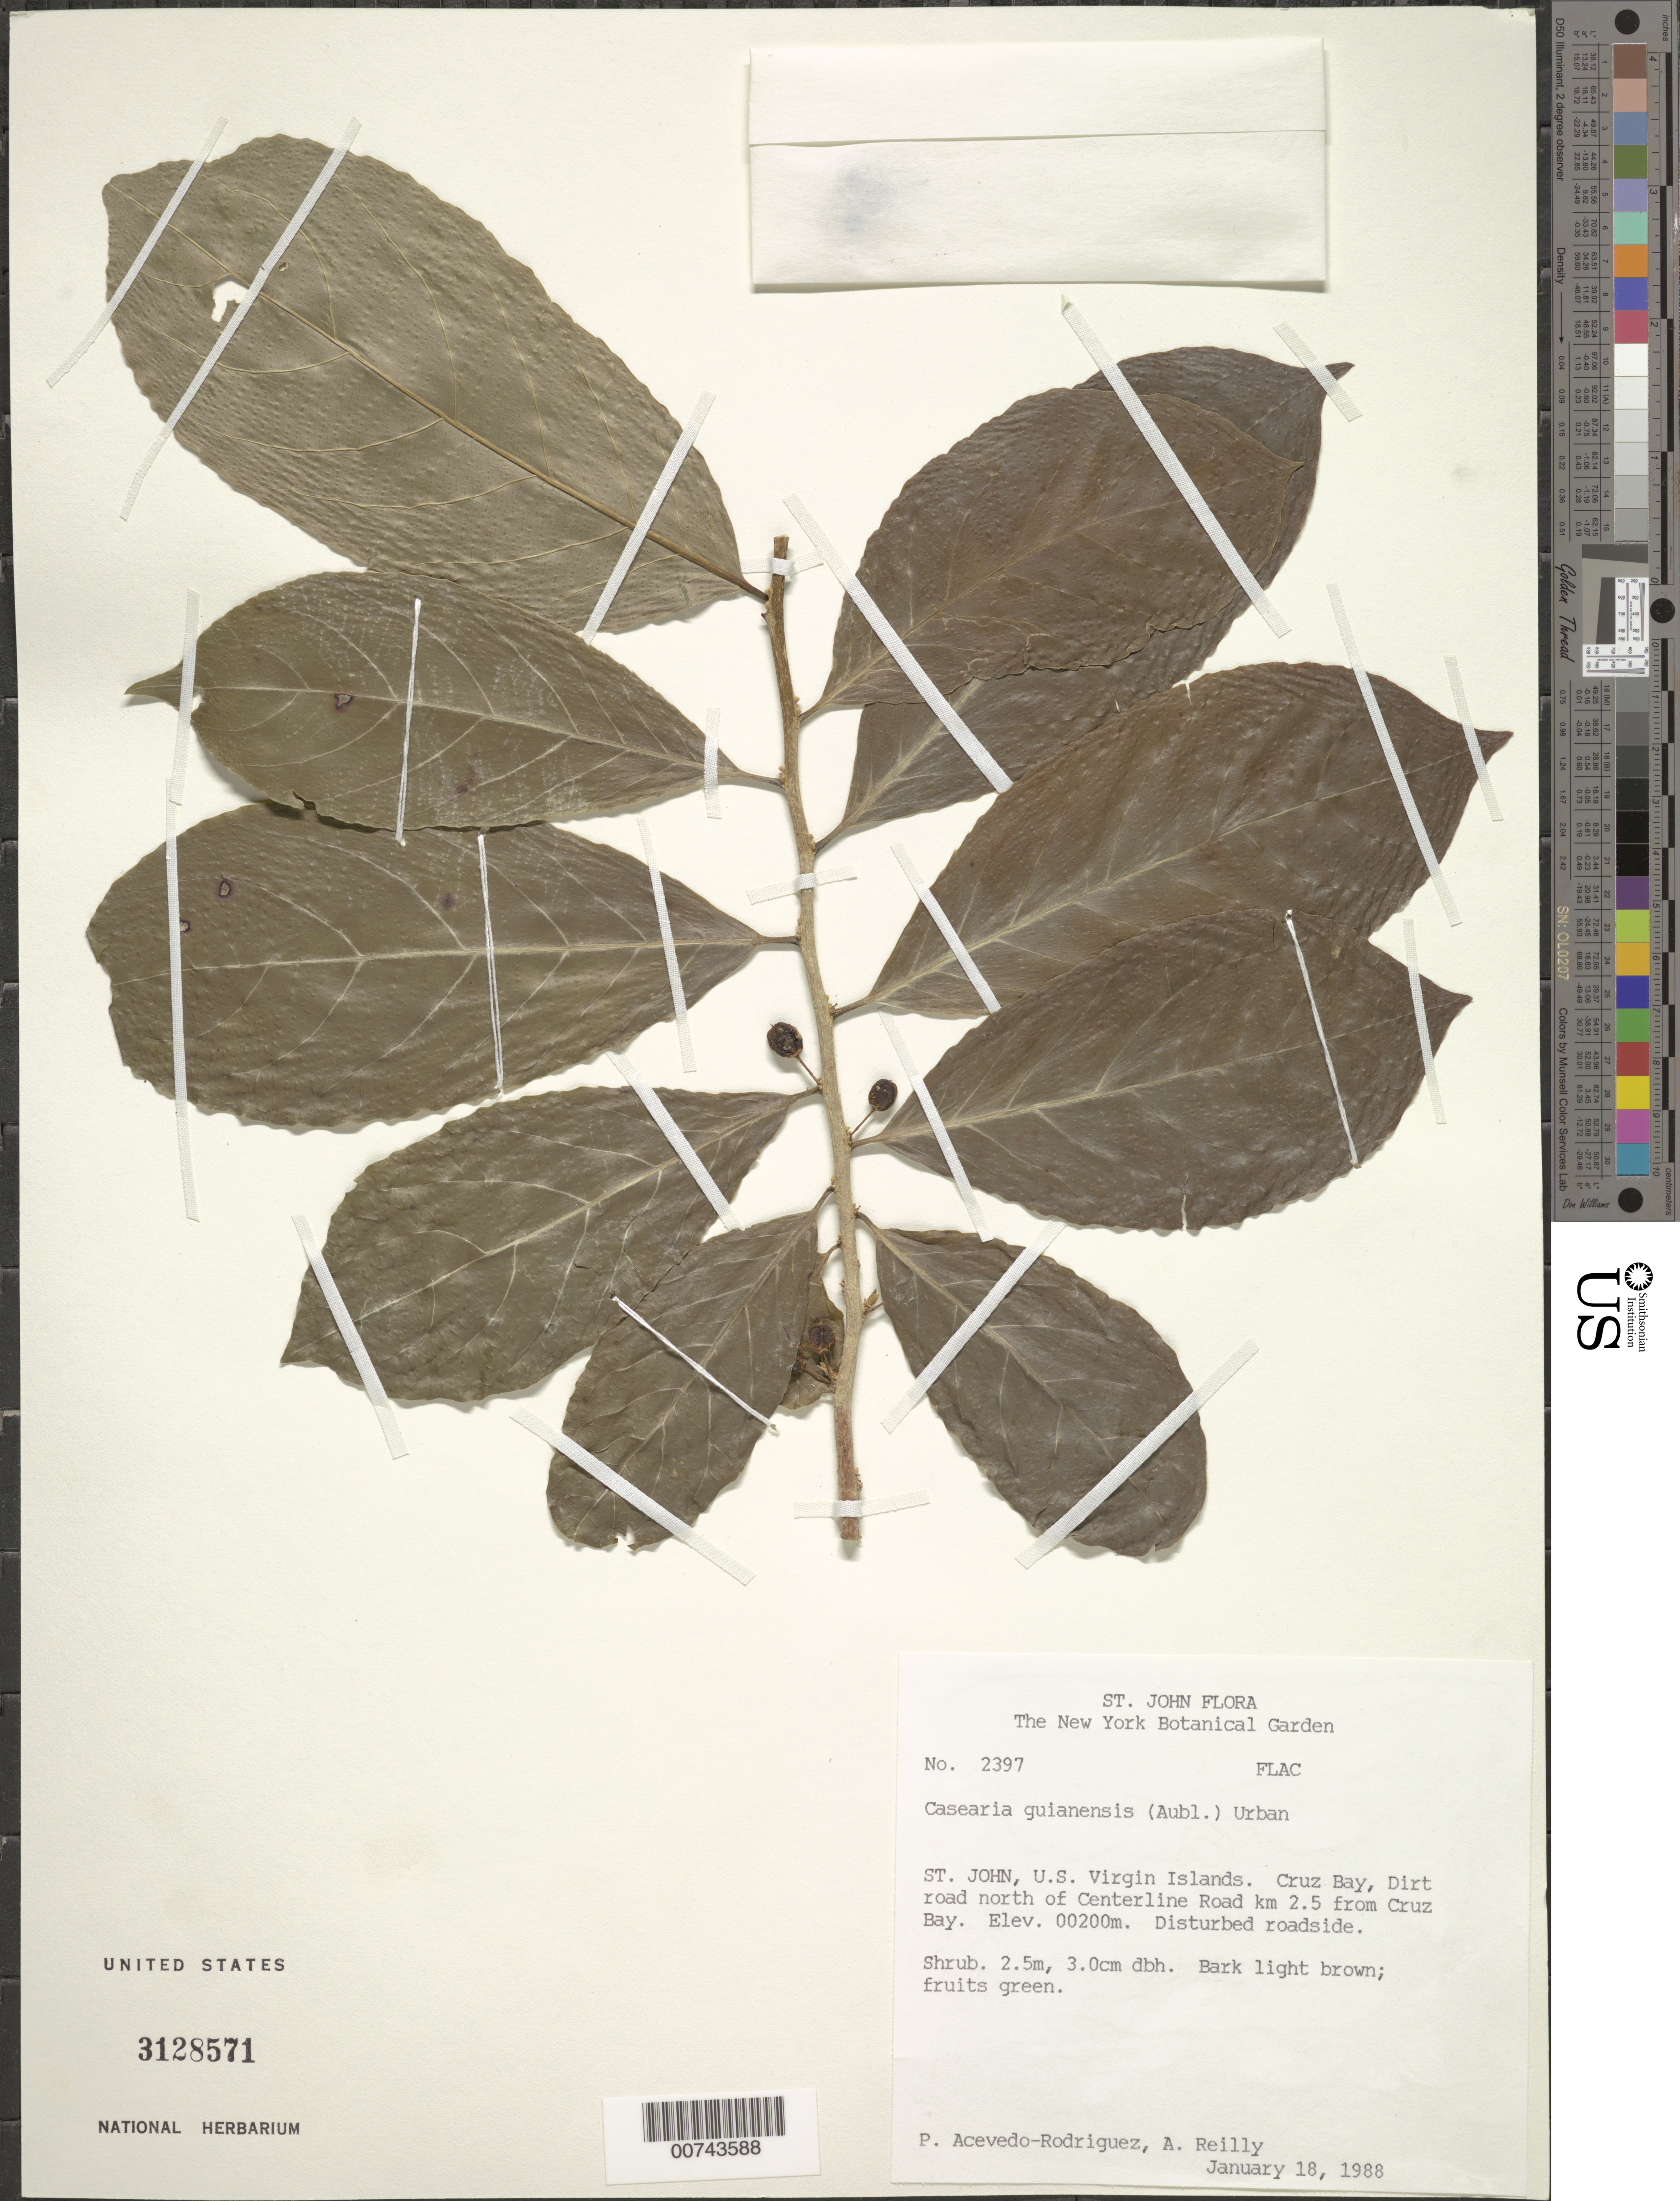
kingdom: Plantae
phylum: Tracheophyta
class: Magnoliopsida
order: Malpighiales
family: Salicaceae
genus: Casearia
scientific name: Casearia guianensis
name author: (Aubl.) Urb.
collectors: P. Acevedo-Rodr.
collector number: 2397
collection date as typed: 18 Jan 1988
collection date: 1988-01-18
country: U.S. Virgin Islands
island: St. John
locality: Cruz Bay Quarter; dirt road north of Centerline Road at km 2.5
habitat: Disturbed roadside.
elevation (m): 200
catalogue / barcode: US 3128571